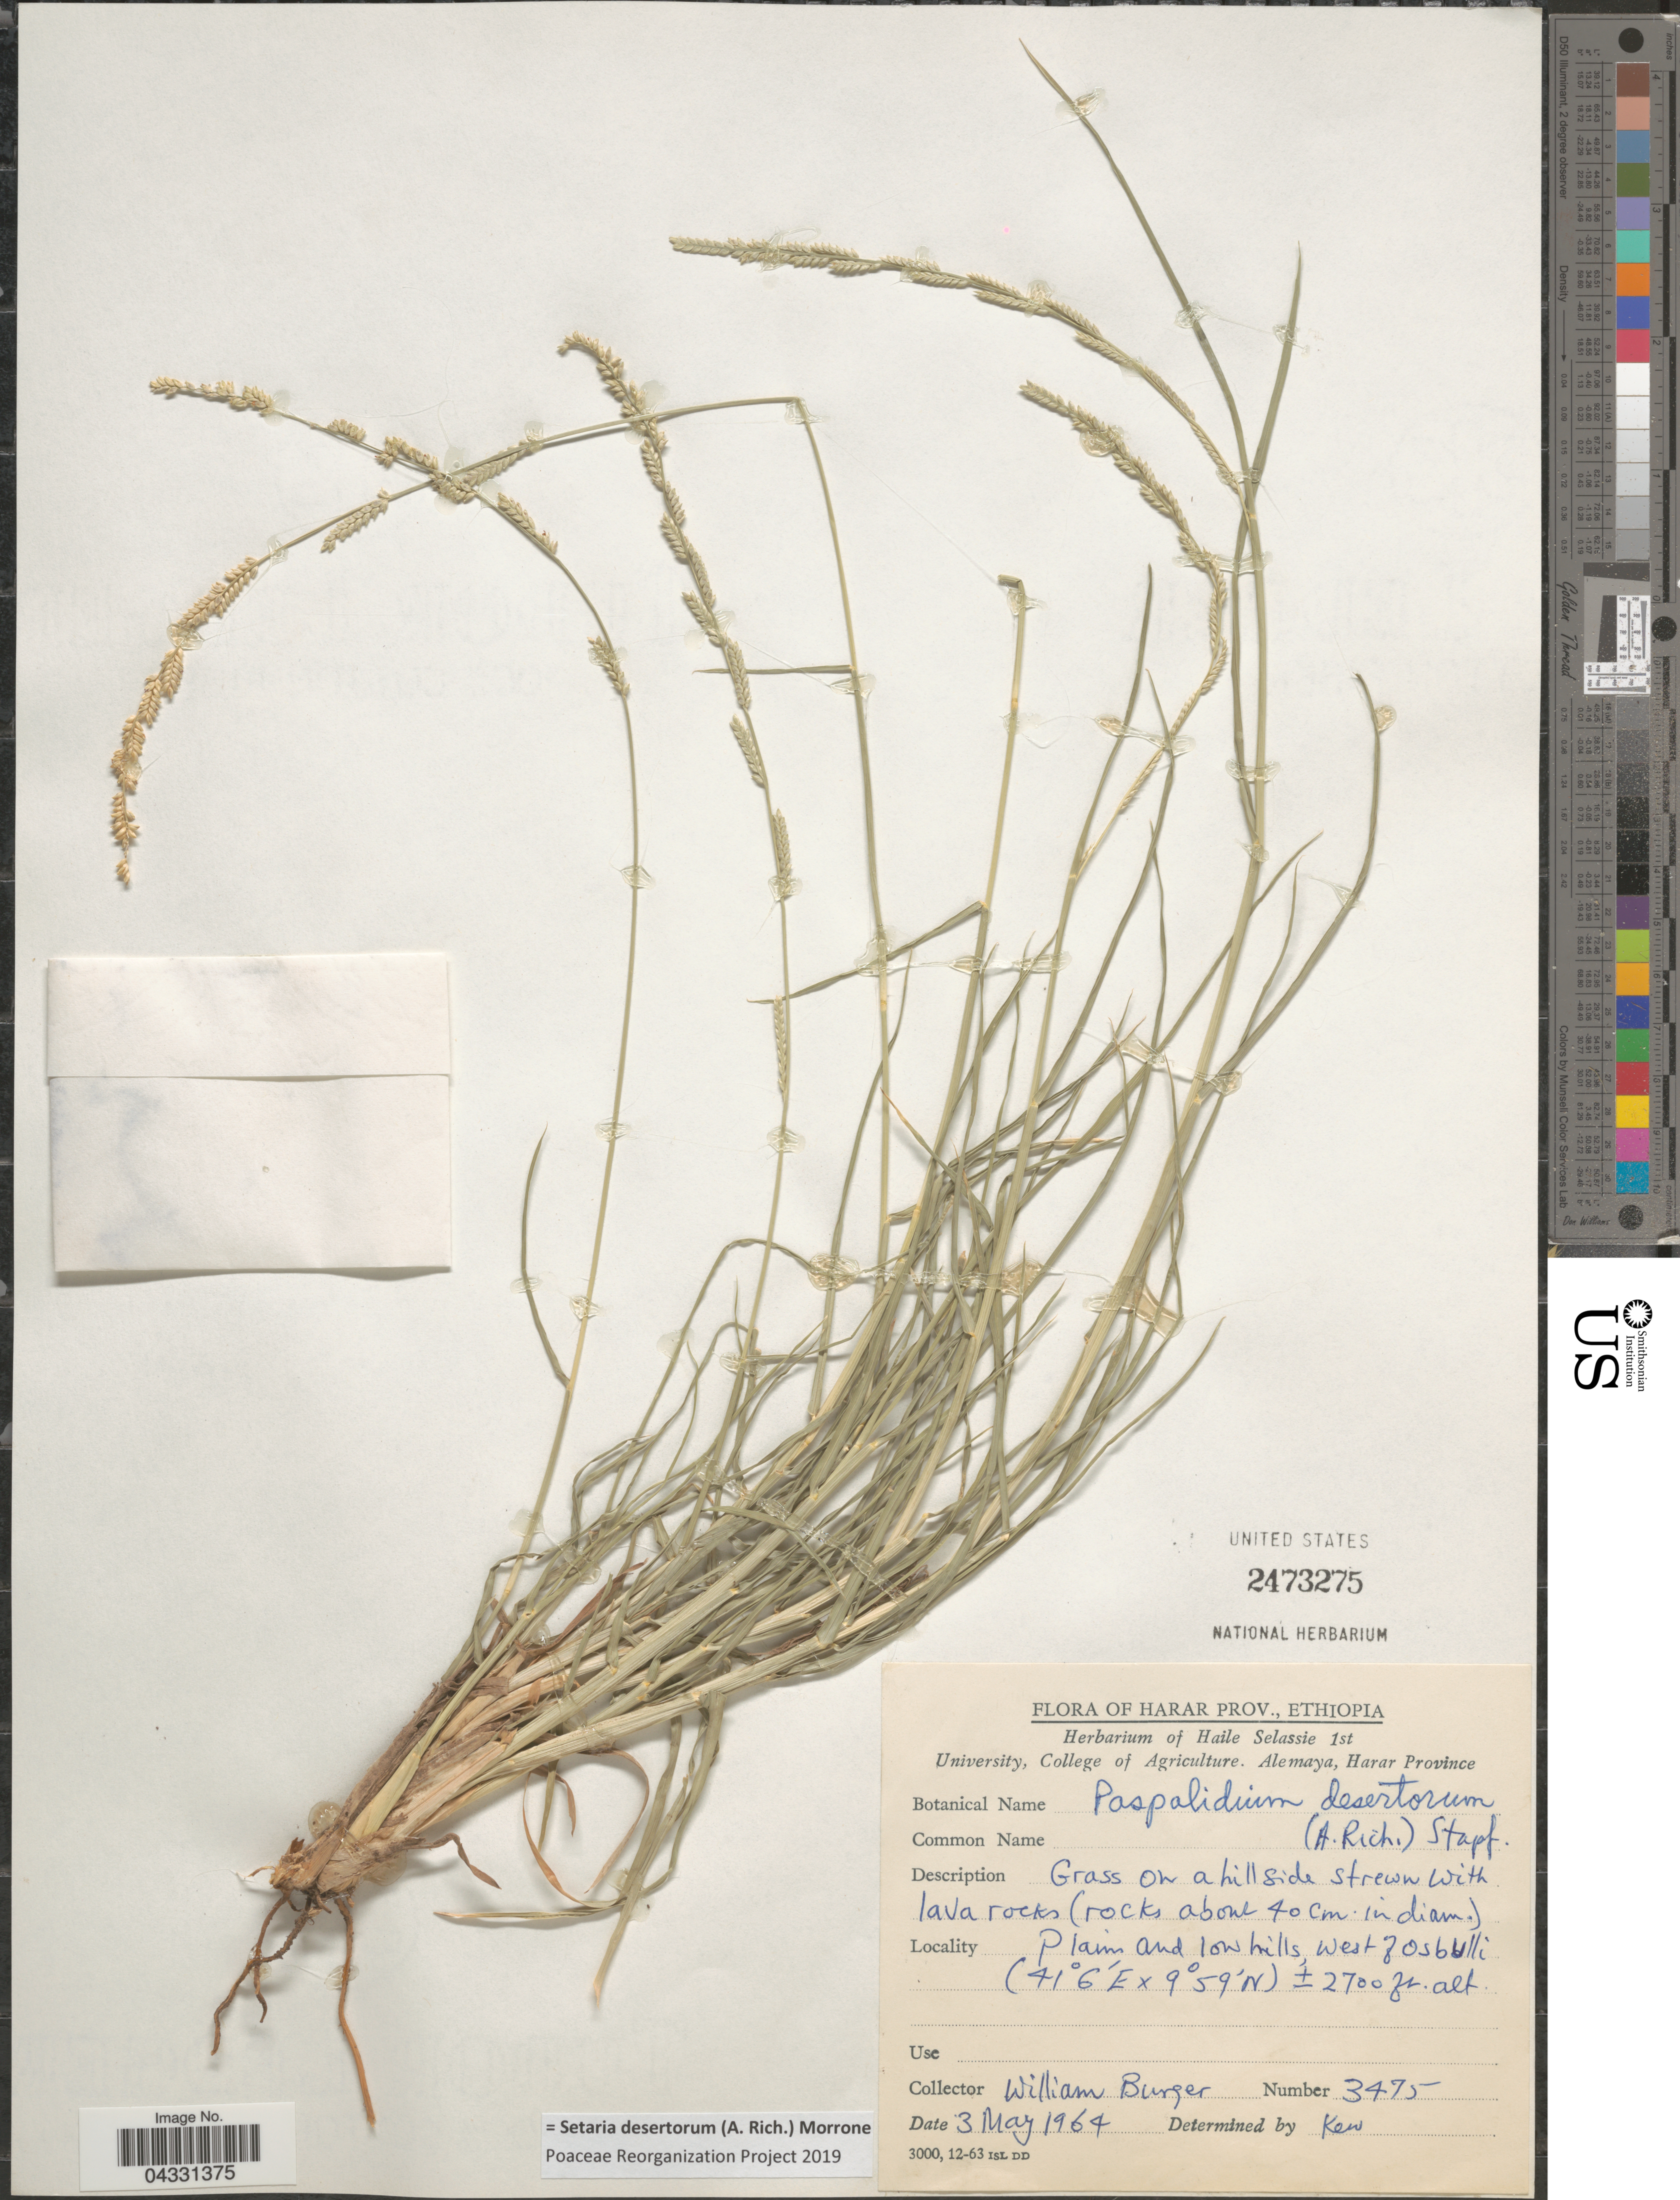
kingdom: Plantae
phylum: Tracheophyta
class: Liliopsida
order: Poales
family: Poaceae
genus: Setaria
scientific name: Setaria desertorum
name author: (A. Rich.) Morrone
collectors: W. Burger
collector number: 3475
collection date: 1964-05-03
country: Ethiopia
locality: Harar Prov. Plain and low hills, West of Osbulli.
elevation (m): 823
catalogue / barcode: US 2473275